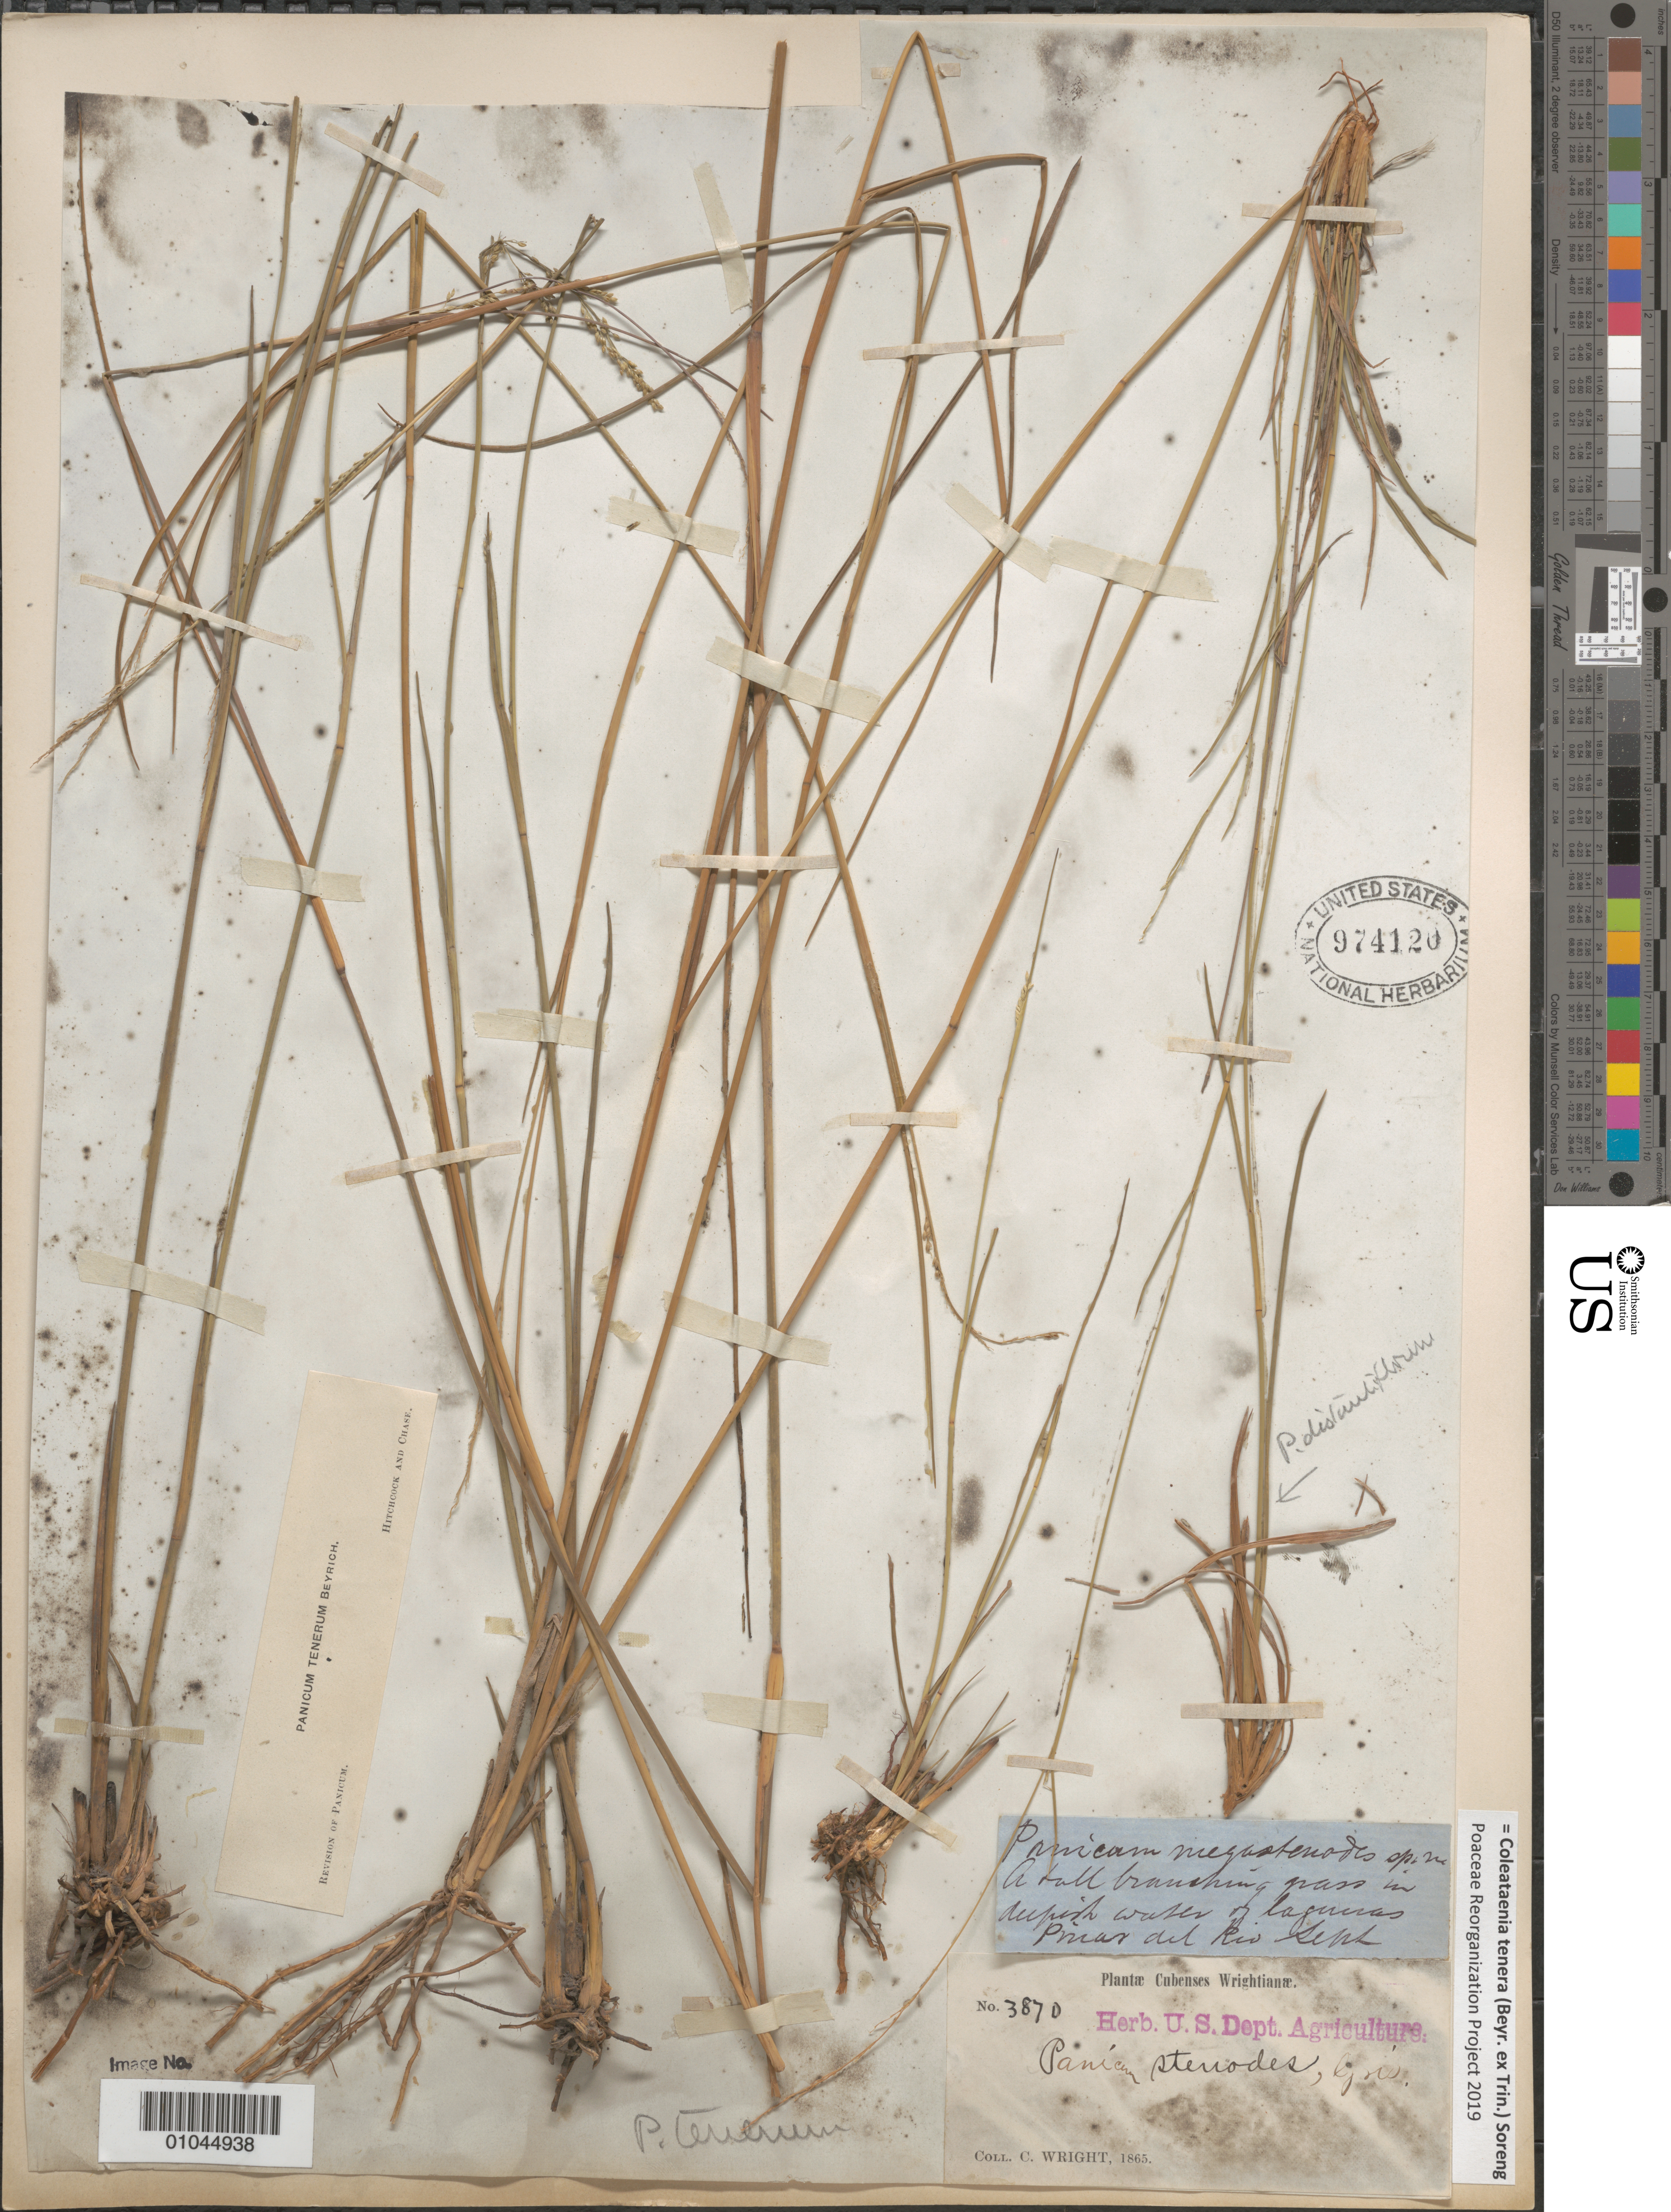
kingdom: Plantae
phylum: Tracheophyta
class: Liliopsida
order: Poales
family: Poaceae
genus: Panicum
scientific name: Panicum tenerum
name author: Beyrich ex Trin.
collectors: C. Wright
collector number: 3870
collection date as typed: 1865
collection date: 1865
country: Cuba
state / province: Pinar del Rio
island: Cuba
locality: Pinar del Rio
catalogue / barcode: US 974120